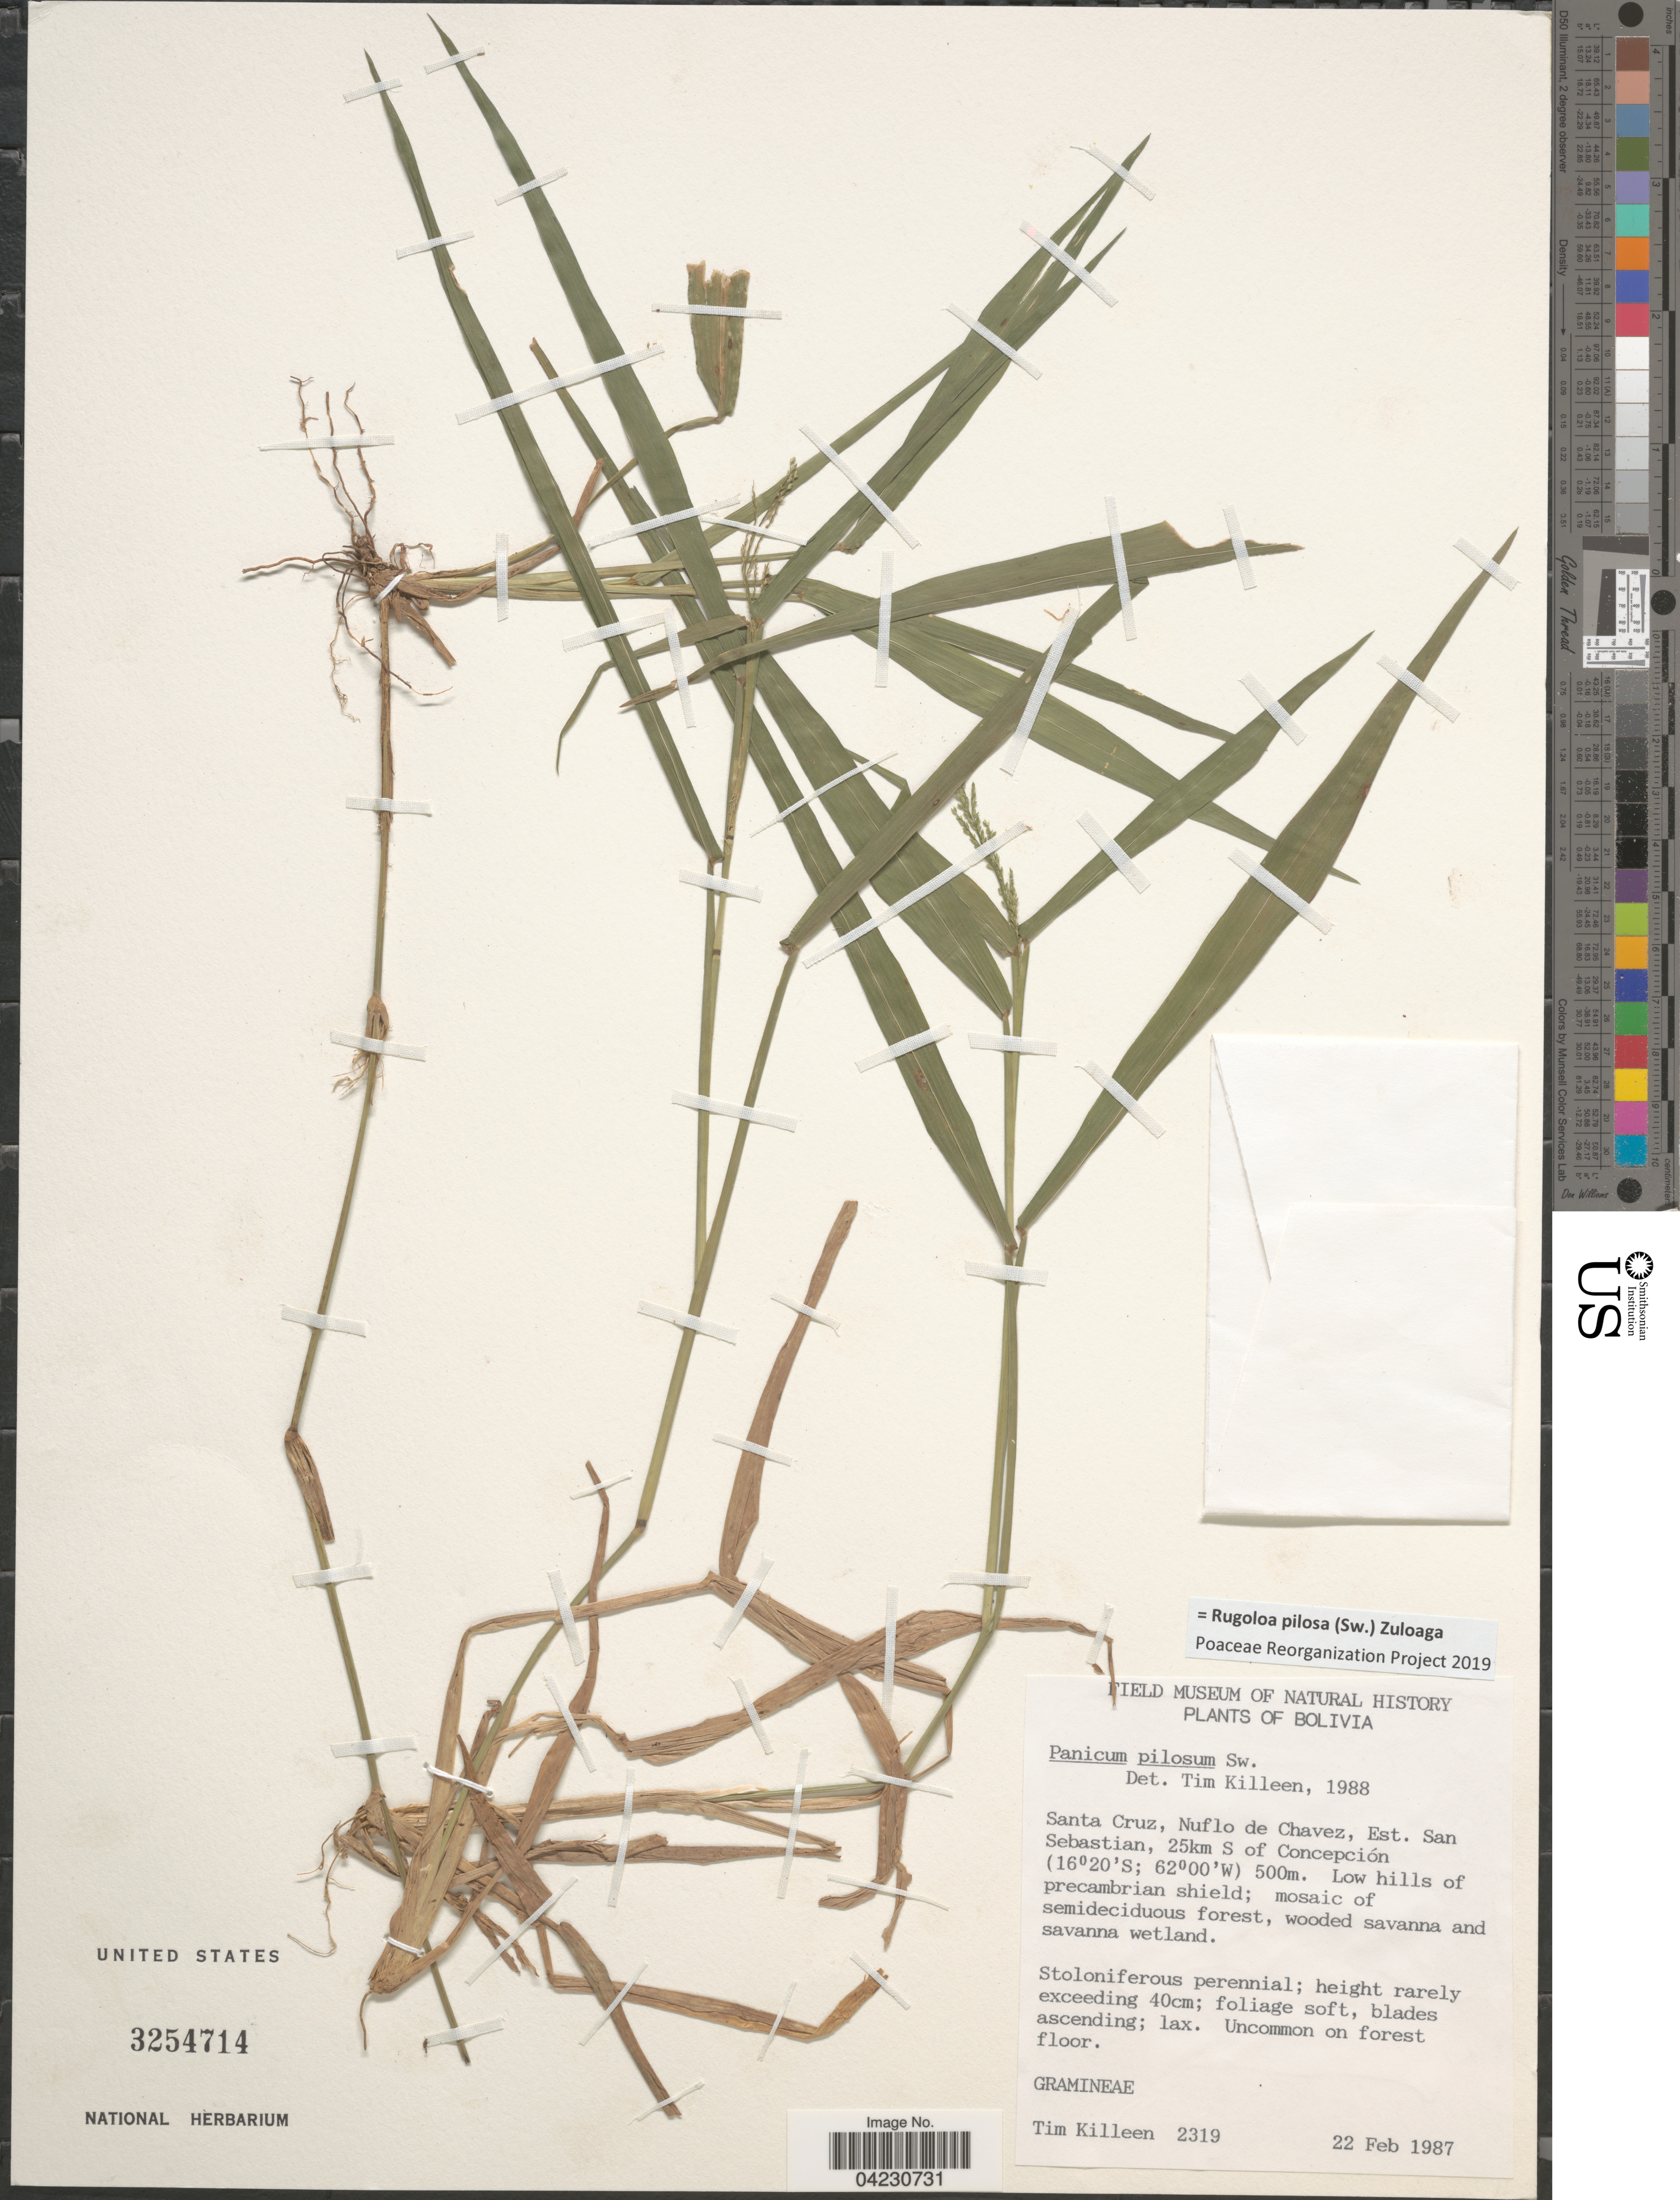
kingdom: Plantae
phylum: Tracheophyta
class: Liliopsida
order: Poales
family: Poaceae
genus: Rugoloa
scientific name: Rugoloa pilosa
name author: (Sw.) Zuloaga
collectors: T. J. Killeen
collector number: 2319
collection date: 1987-02-22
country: Bolivia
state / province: Santa Cruz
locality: Nuflo de Chavez, Est. San Sebastian, 25km S of Concepción.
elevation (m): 500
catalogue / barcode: US 3254714